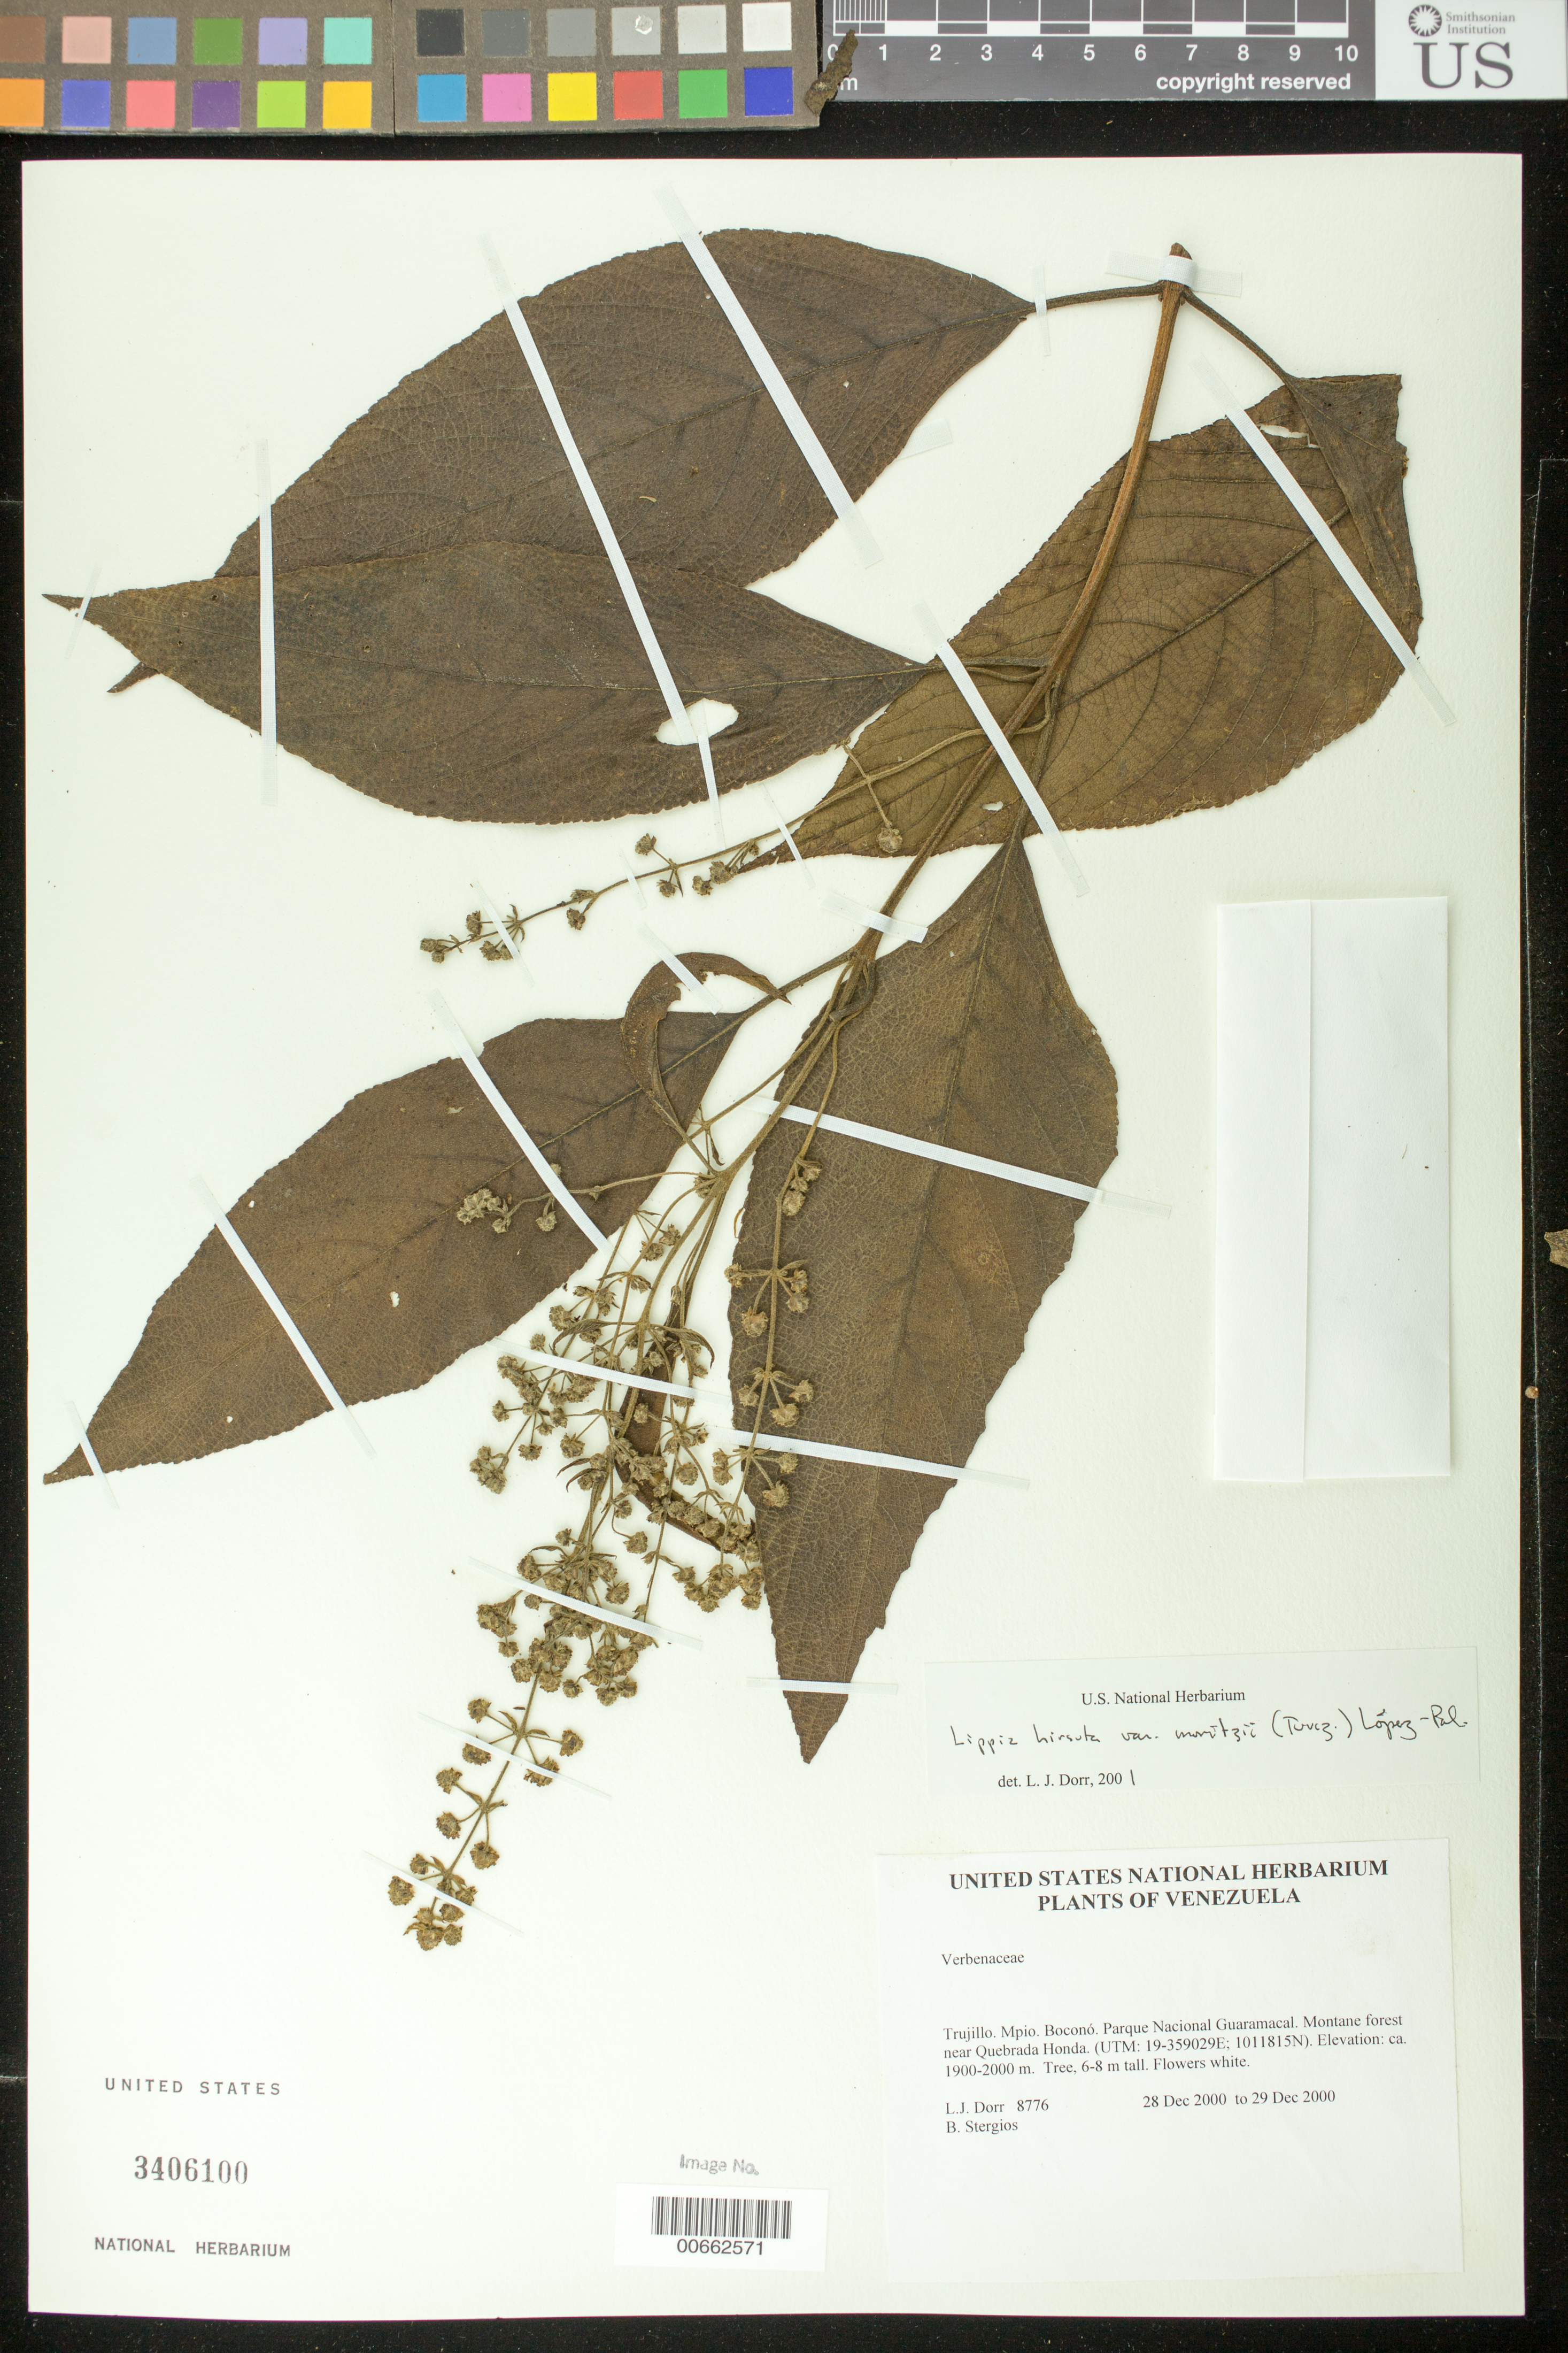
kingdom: Plantae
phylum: Tracheophyta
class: Magnoliopsida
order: Lamiales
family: Verbenaceae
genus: Lippia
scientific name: Lippia hirsuta var. moritzii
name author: L.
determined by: Dorr, L. J., (BOT), Smithsonian Institution - National Museum of Natural History (UNITED STATES)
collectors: L. J. Dorr & B. G. Stergios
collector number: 8776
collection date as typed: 28 Dec 2000 to 29 Dec 2000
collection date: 2000-12-28/2000-12-29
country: Venezuela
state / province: Trujillo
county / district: Boconó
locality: Parque Nacional Guaramacal near Quebrada Honda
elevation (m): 1900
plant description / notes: C, PORT, US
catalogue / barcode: US 3406100